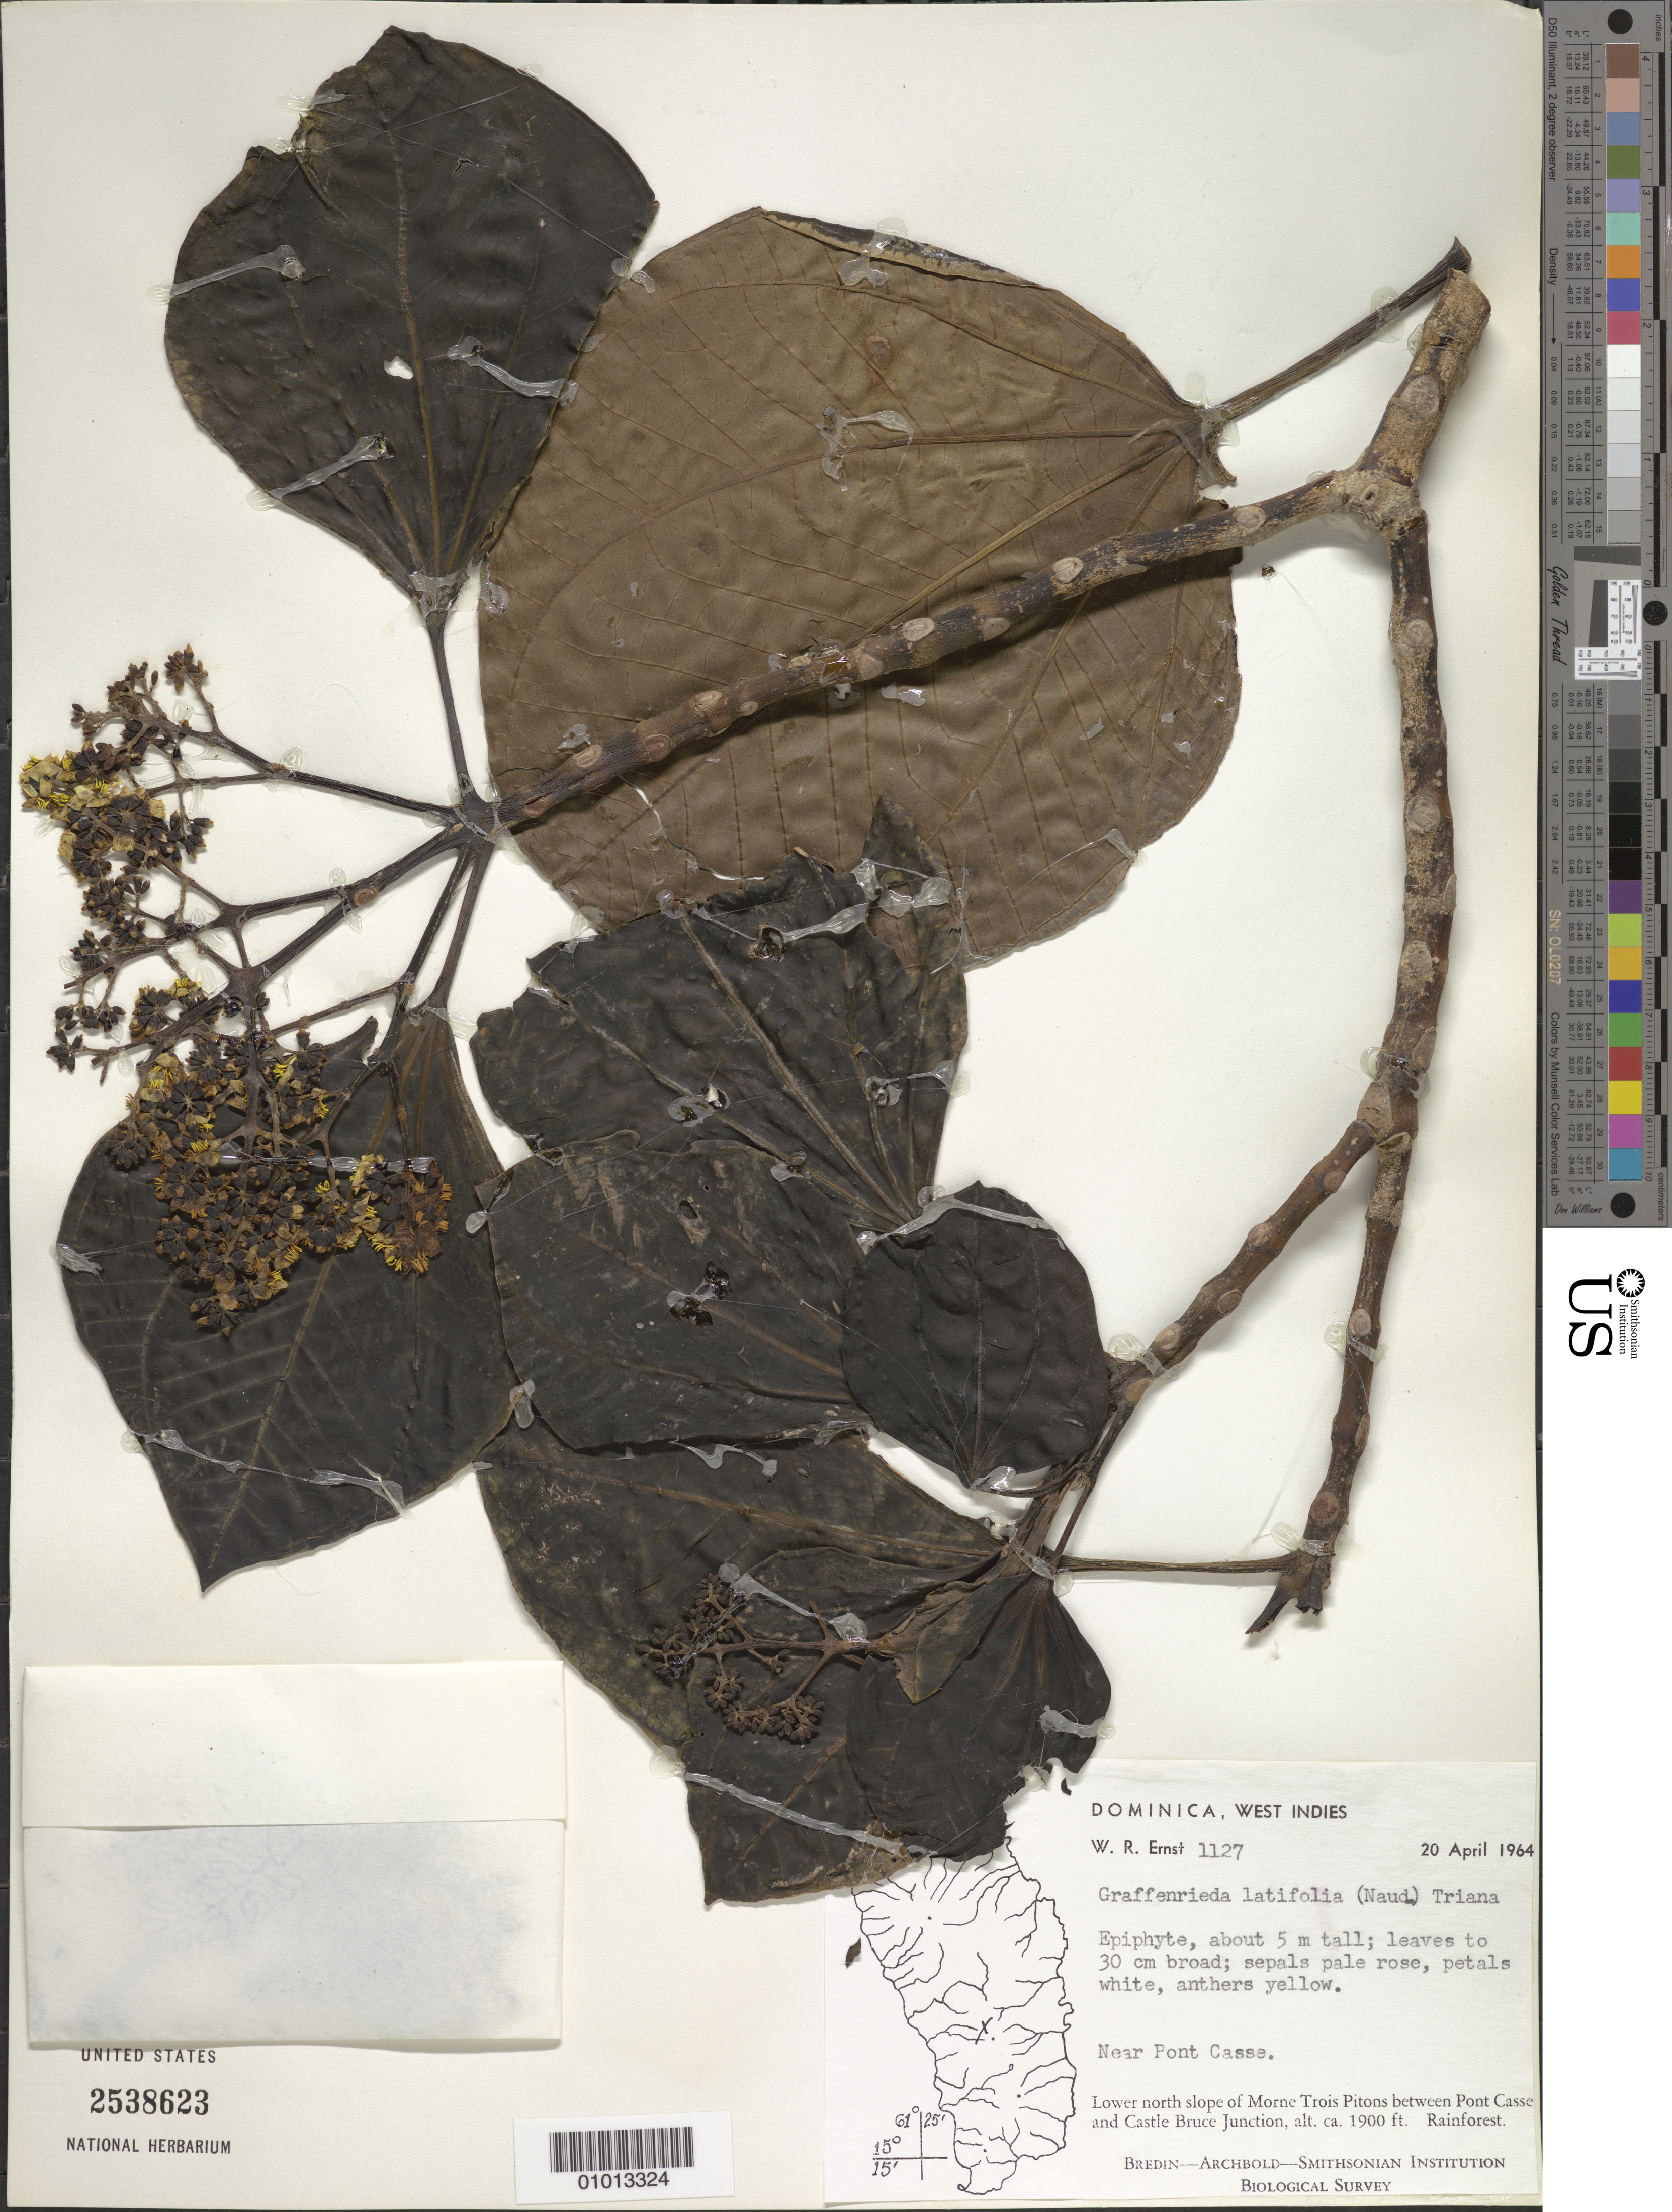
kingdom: Plantae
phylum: Tracheophyta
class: Magnoliopsida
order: Myrtales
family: Melastomataceae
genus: Graffenrieda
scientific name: Graffenrieda latifolia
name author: (Naudin) Triana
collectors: W. R. Ernst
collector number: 1127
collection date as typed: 20 Apr 1964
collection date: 1964-04-20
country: Dominica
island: Dominica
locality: Lower N slope of Morne Trois Pitons between Pont Cassé and Castle Bruce Junction, near Pont Cassé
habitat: Rainforest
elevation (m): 579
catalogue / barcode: US 2538623